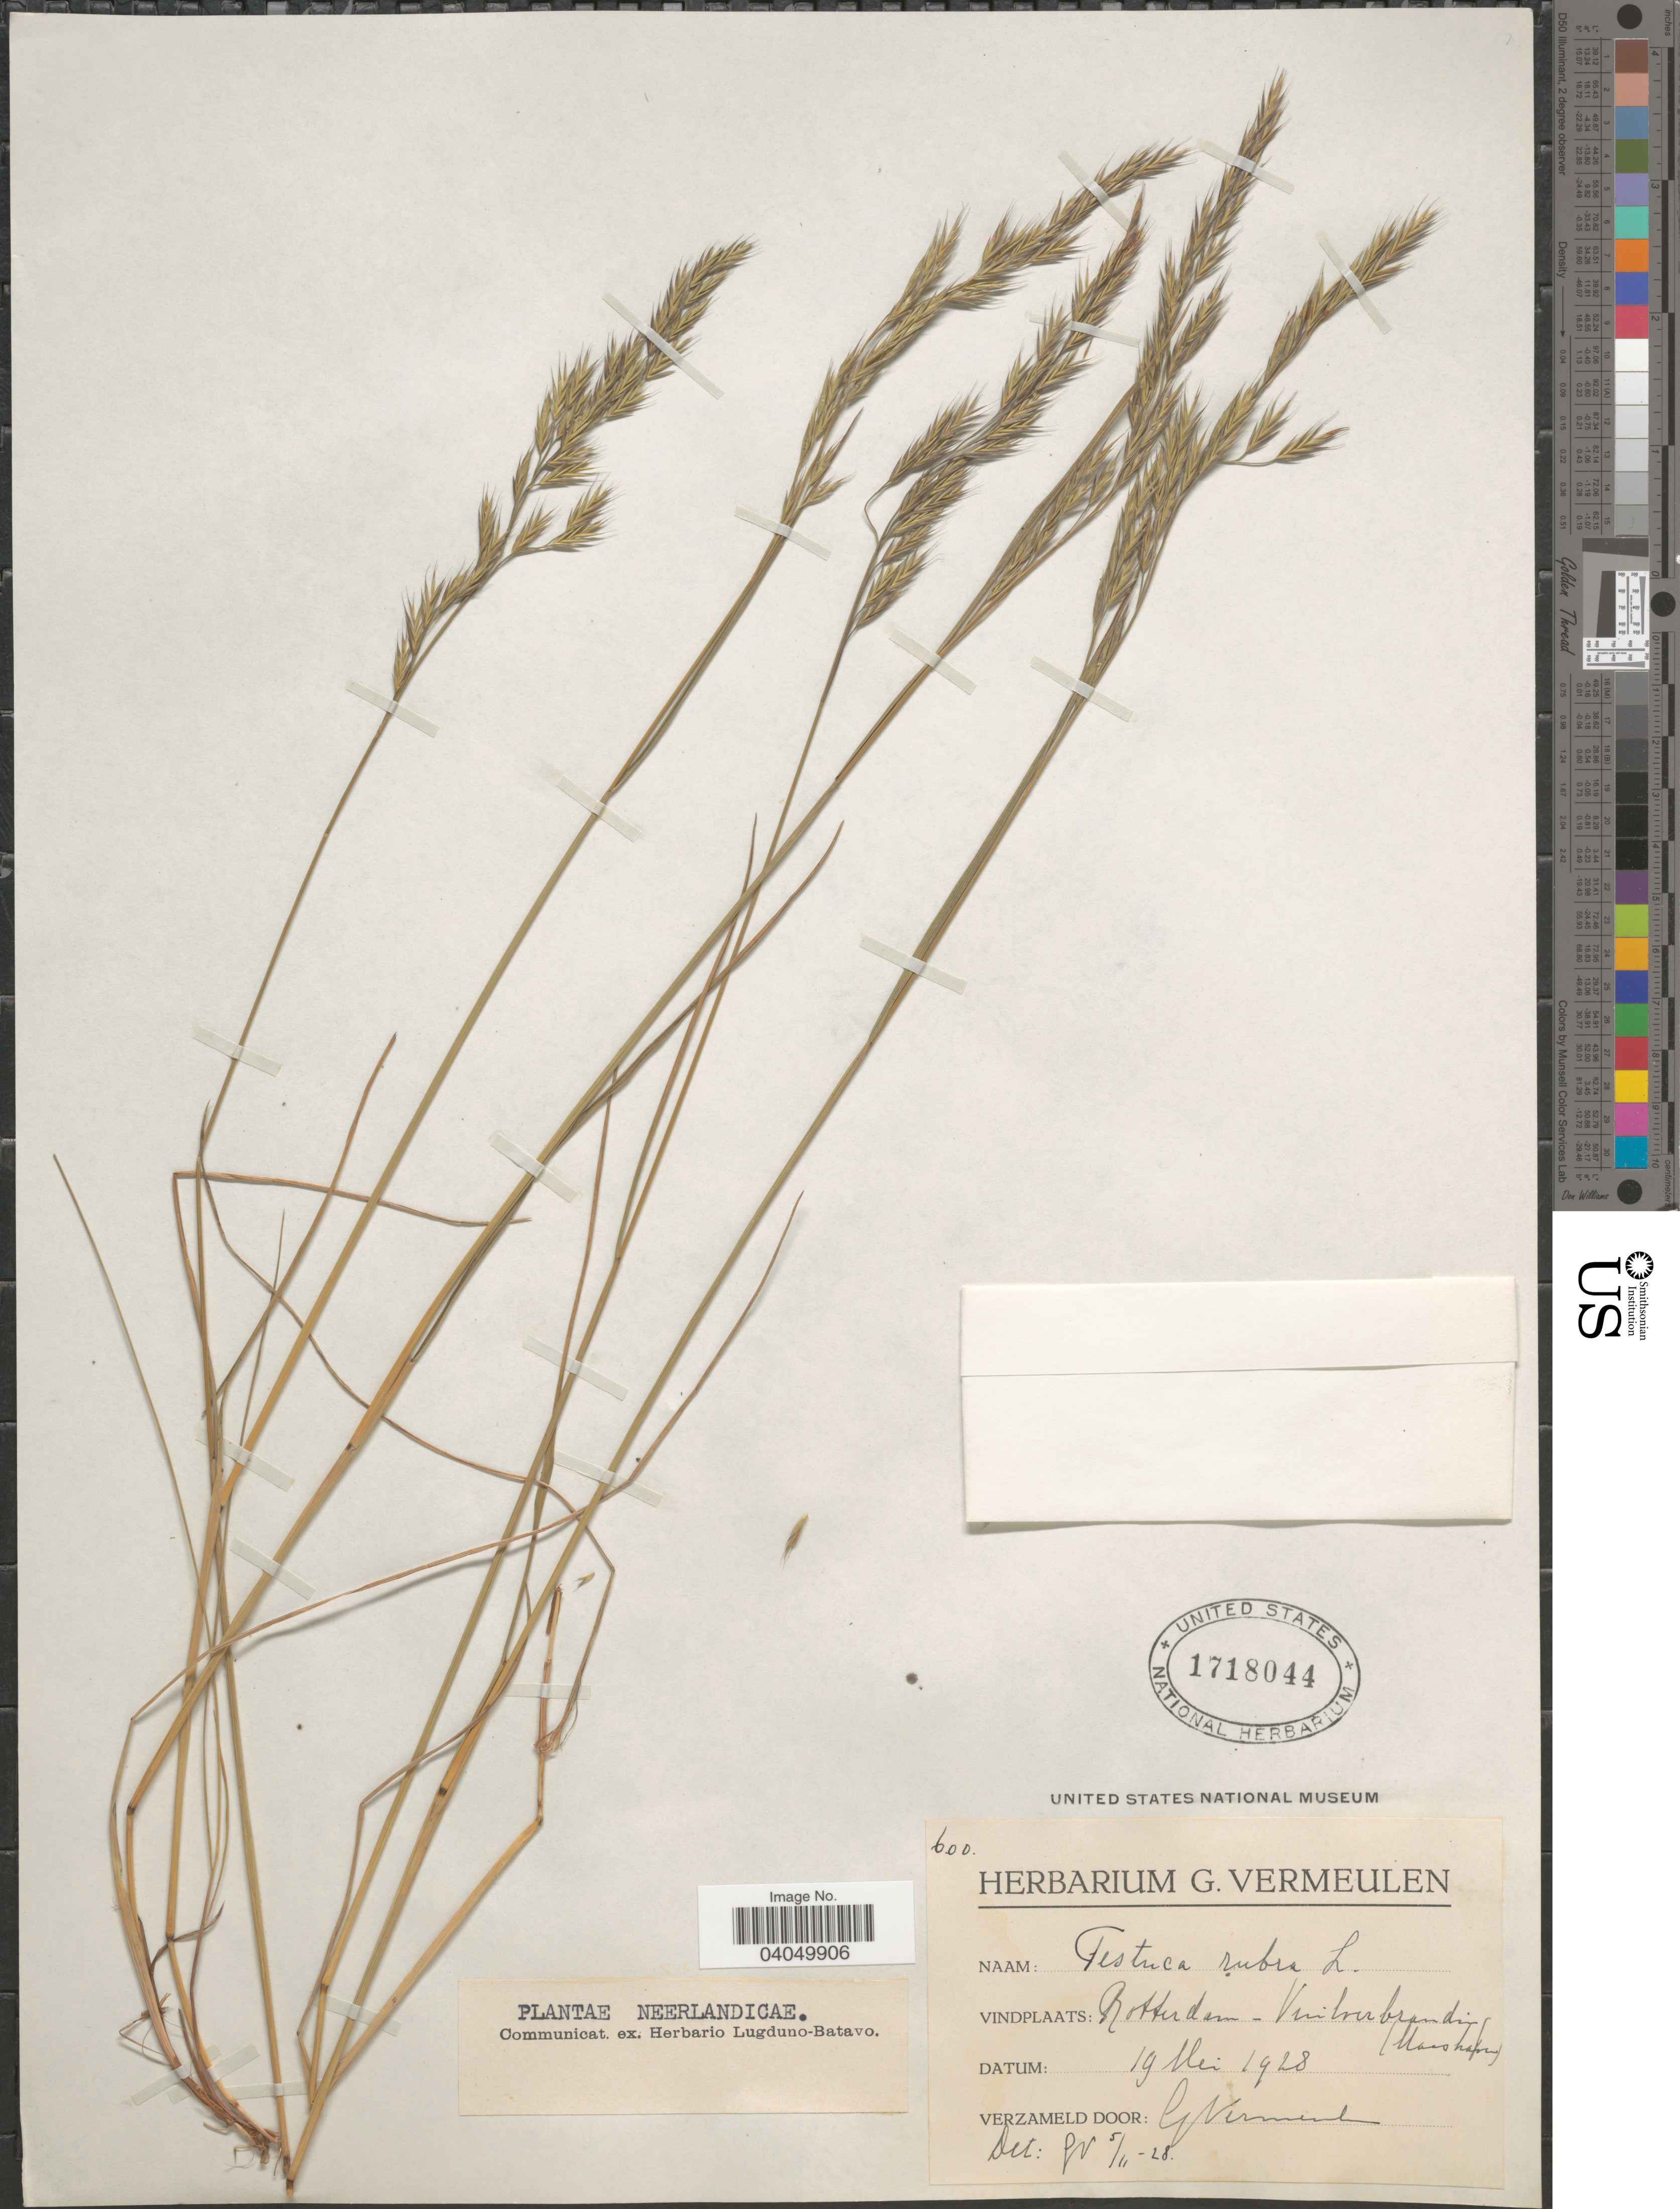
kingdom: Plantae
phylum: Tracheophyta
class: Liliopsida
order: Poales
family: Poaceae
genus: Festuca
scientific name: Festuca rubra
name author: L.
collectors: G. Vermeulen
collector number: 600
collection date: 1928-05-19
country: Netherlands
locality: Rotterdam - Vinterbrandig [interpreted] (Maashaven).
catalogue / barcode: US 1718044